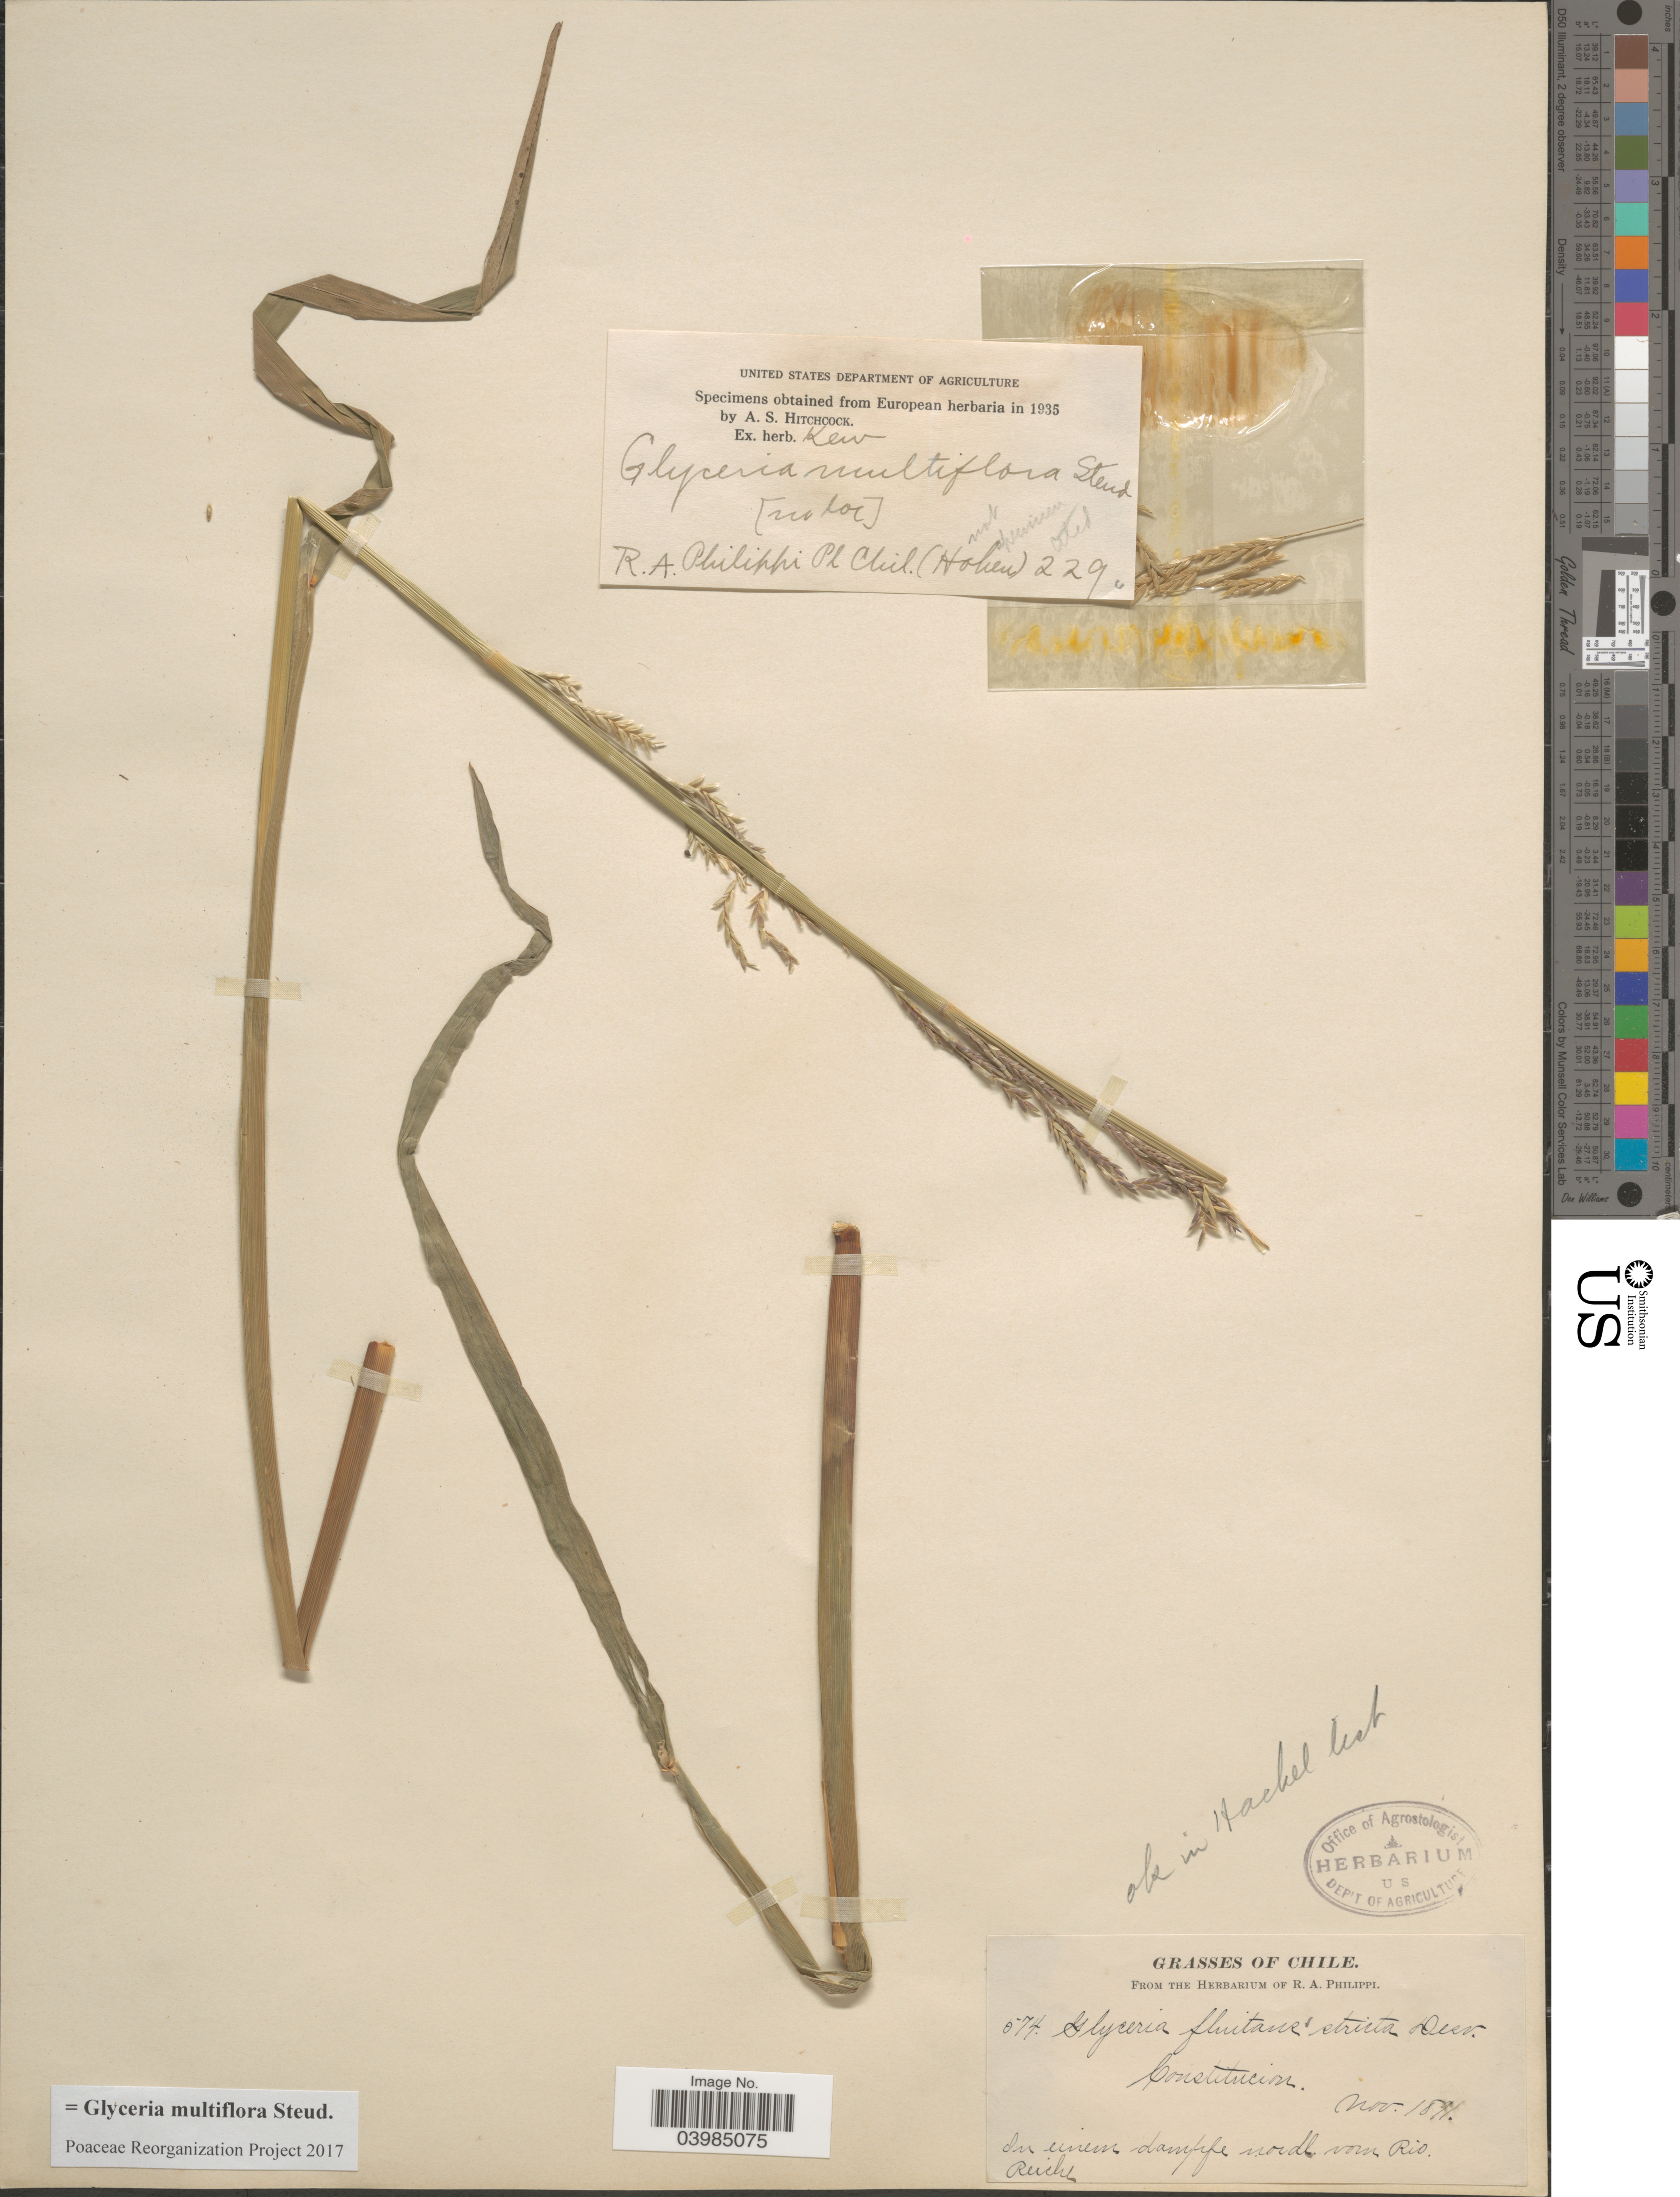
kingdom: Plantae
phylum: Tracheophyta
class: Liliopsida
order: Poales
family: Poaceae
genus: Glyceria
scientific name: Glyceria multiflora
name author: Steud.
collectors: R. A. Philippi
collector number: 574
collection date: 1891-11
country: Chile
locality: Constitución, In einem dampfe nordl. vom Rio Reiche.